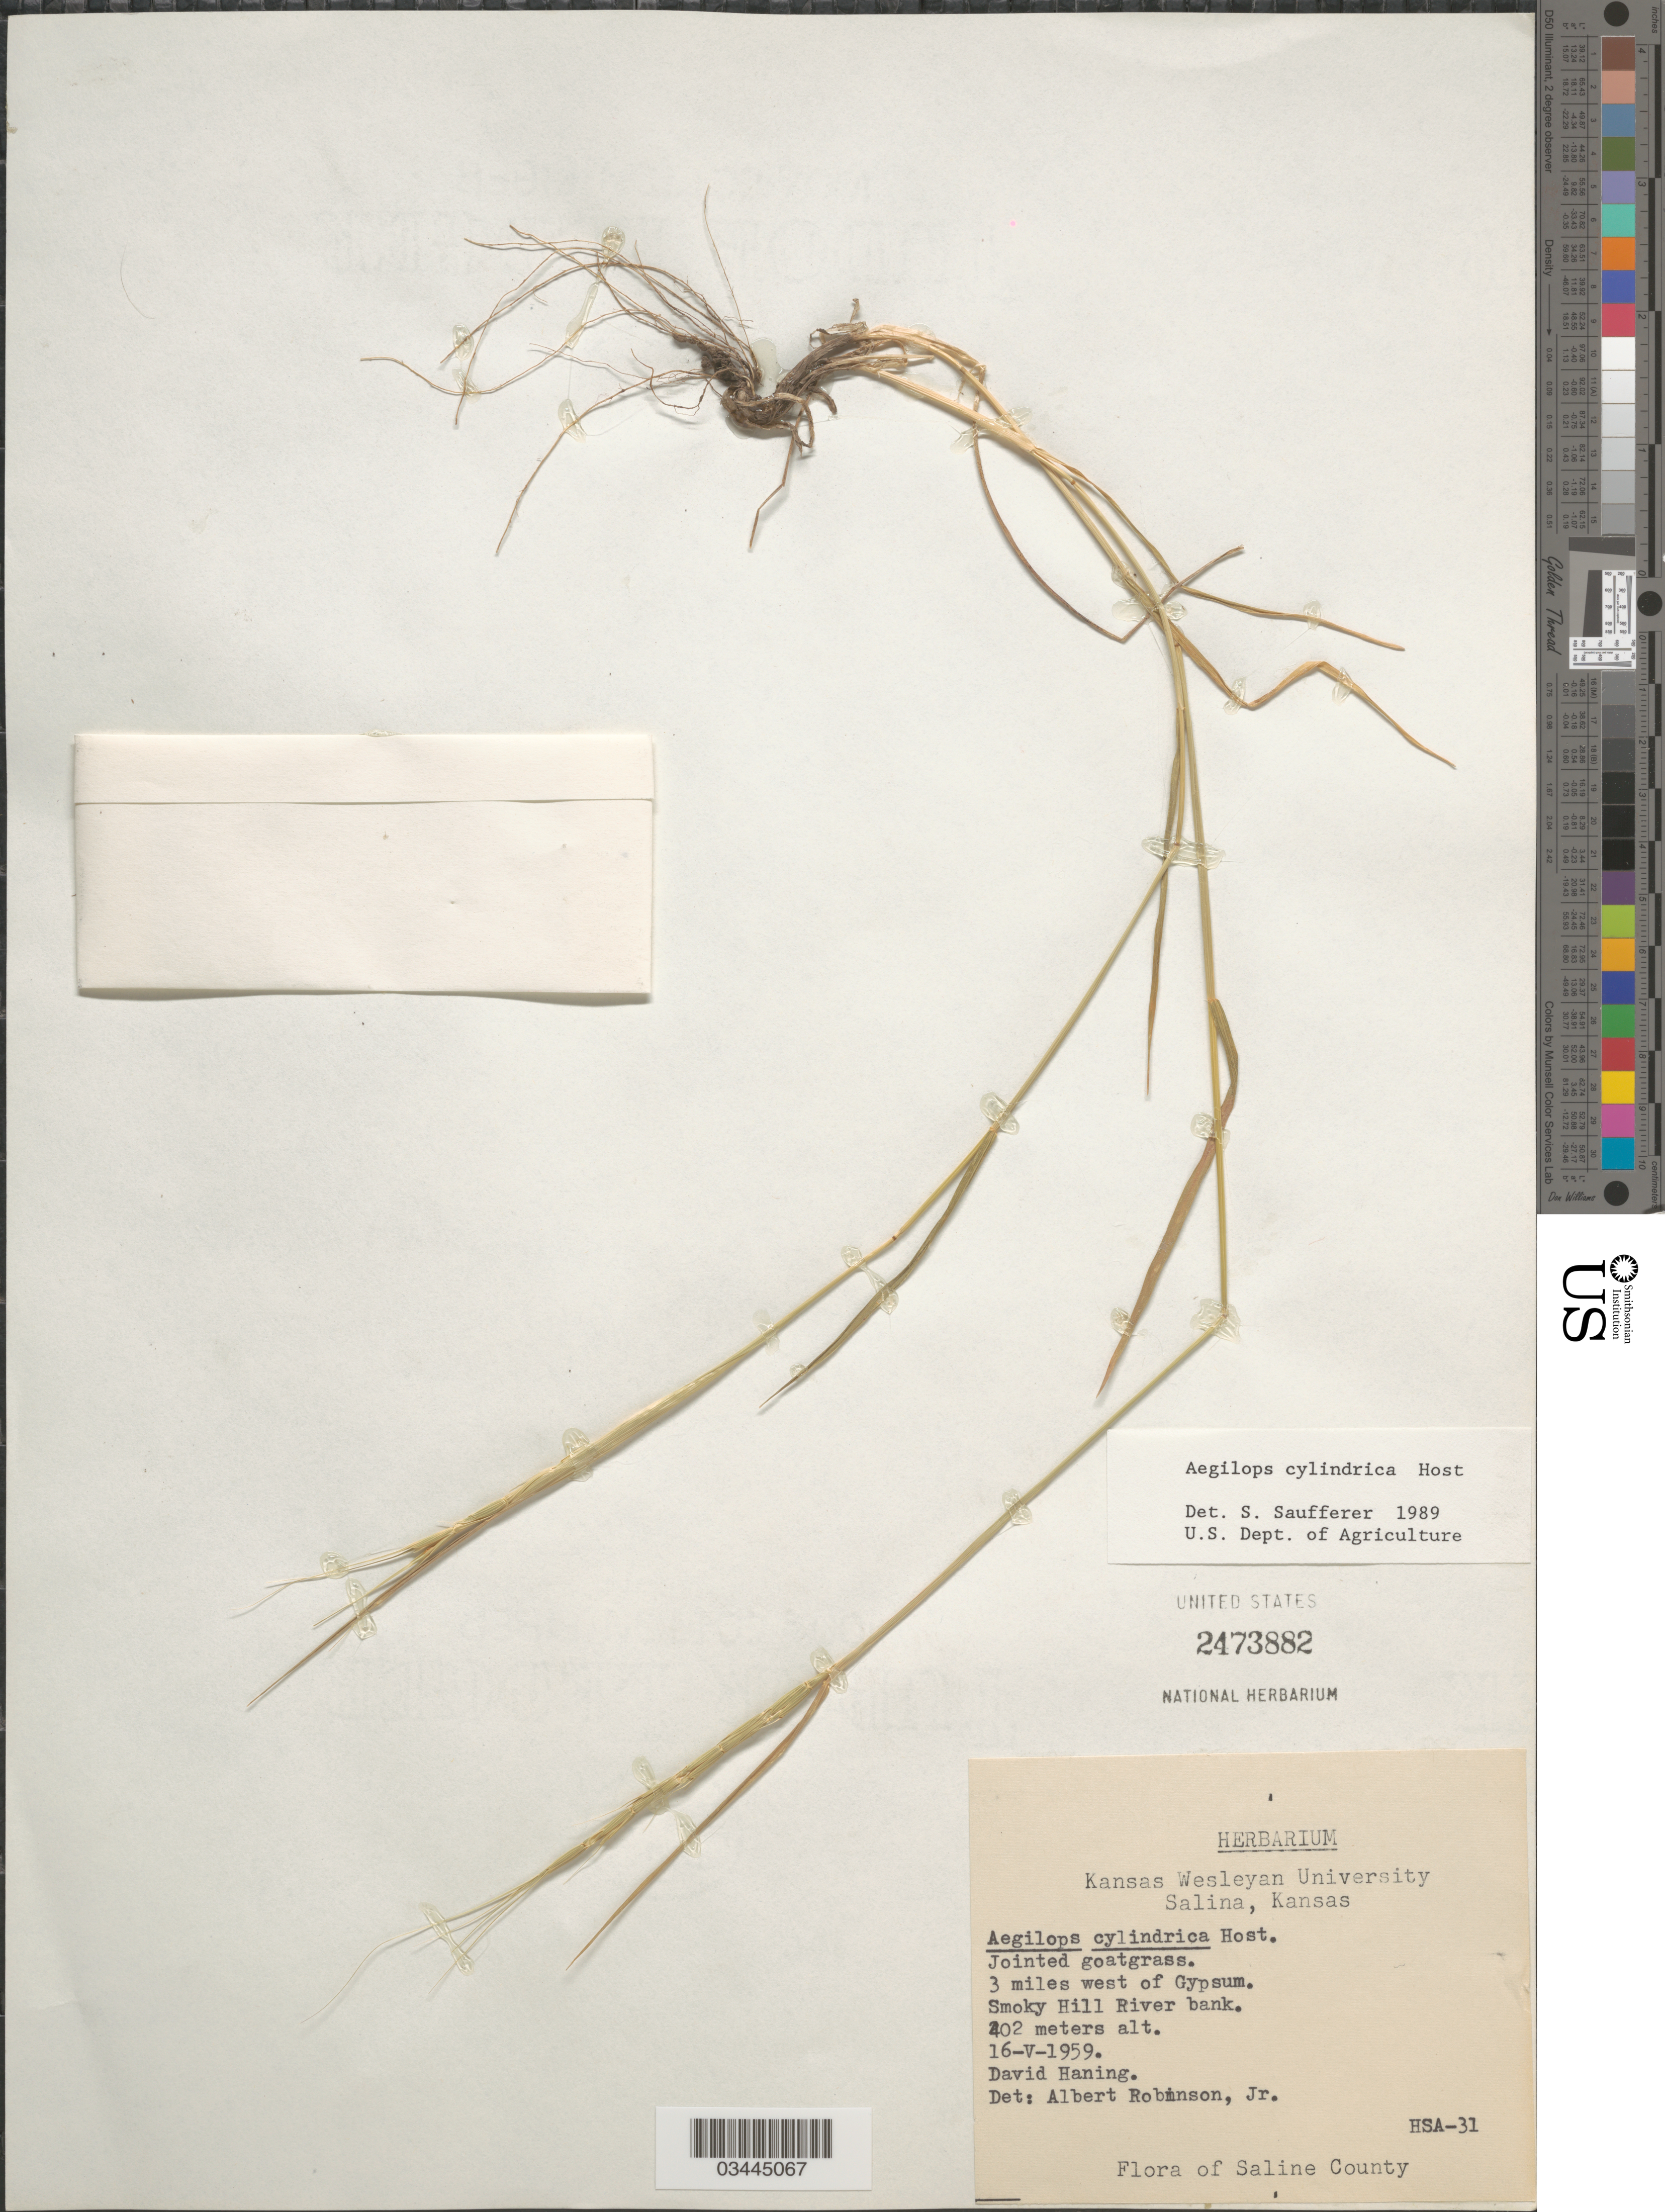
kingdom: Plantae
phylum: Tracheophyta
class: Liliopsida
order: Poales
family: Poaceae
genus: Aegilops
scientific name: Aegilops cylindrica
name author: Host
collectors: D. Haning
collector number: HSA-31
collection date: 1959-05-16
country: United States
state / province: Kansas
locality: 3 miles west of Gypsum. Smoky Hill River bank.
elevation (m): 402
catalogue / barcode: US 2473882